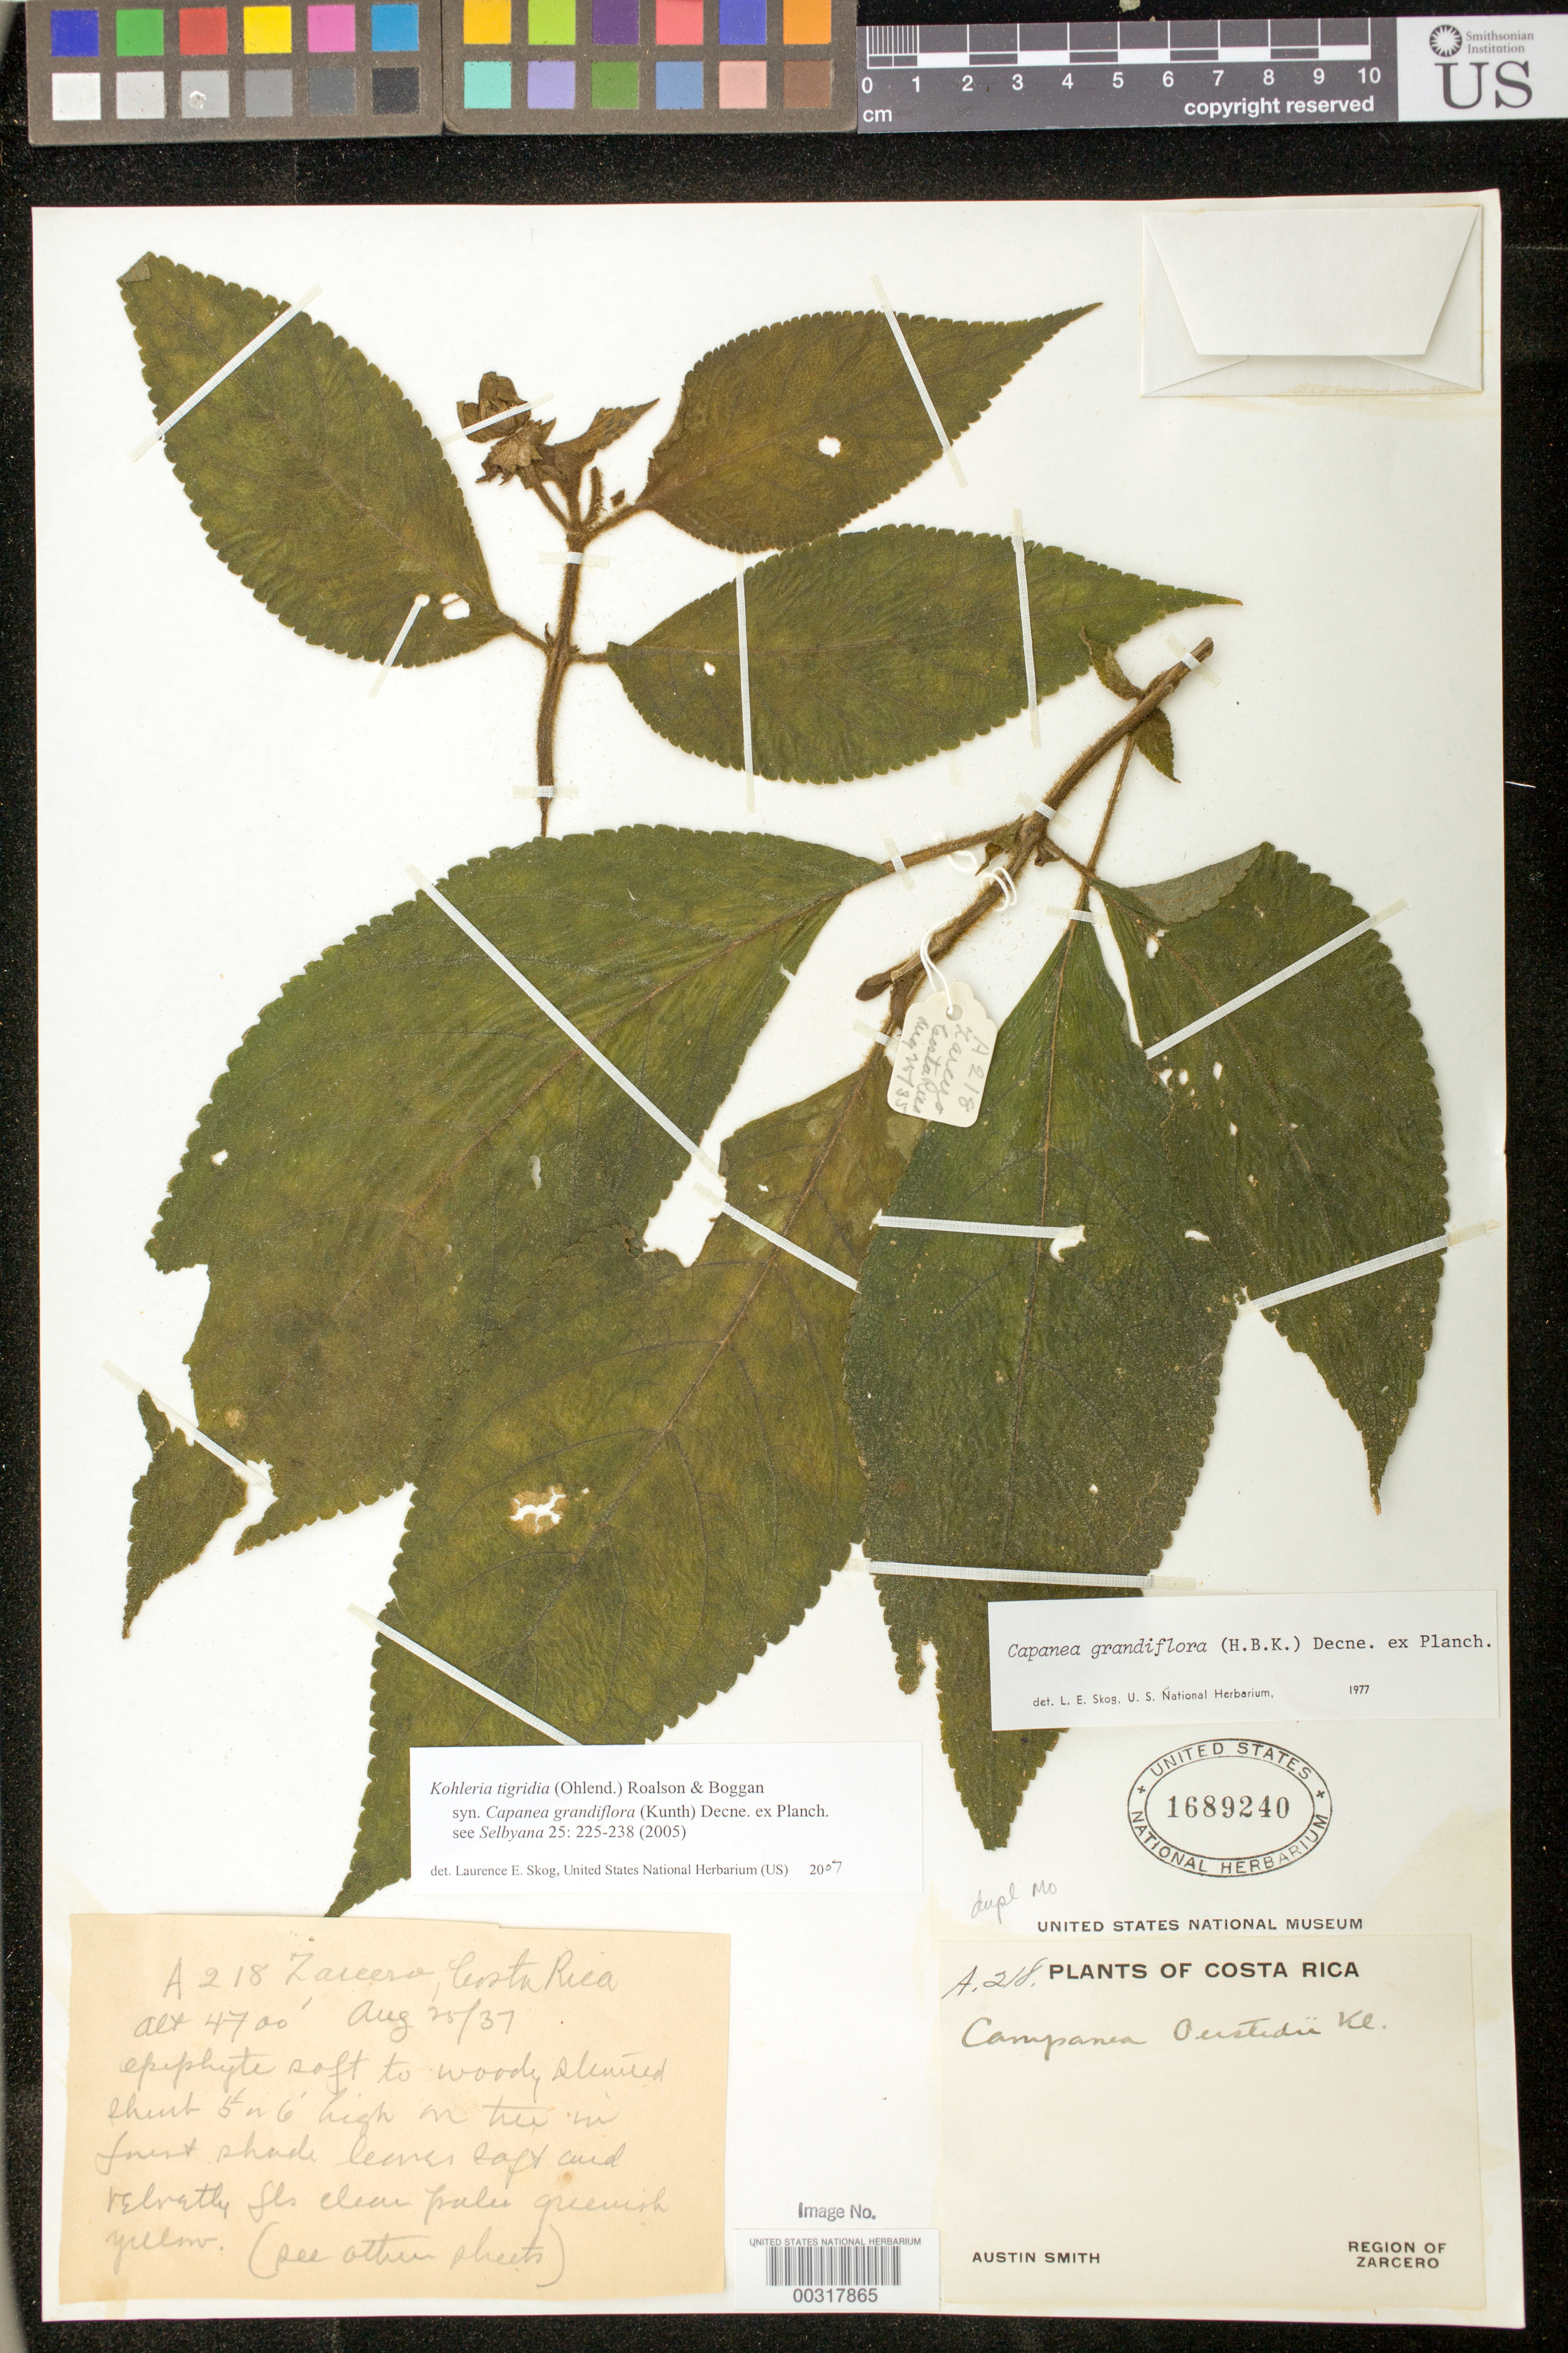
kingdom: Plantae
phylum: Tracheophyta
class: Magnoliopsida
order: Lamiales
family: Gesneriaceae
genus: Kohleria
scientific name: Kohleria tigridia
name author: (Ohlend.) Roalson & Boggan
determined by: Boggan, J. K.; Skog, L. E.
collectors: Aust P. Smith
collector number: A 218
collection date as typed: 25 Aug 1937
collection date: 1937-08-25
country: Costa Rica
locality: Zarcero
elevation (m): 1433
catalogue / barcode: US 1689240